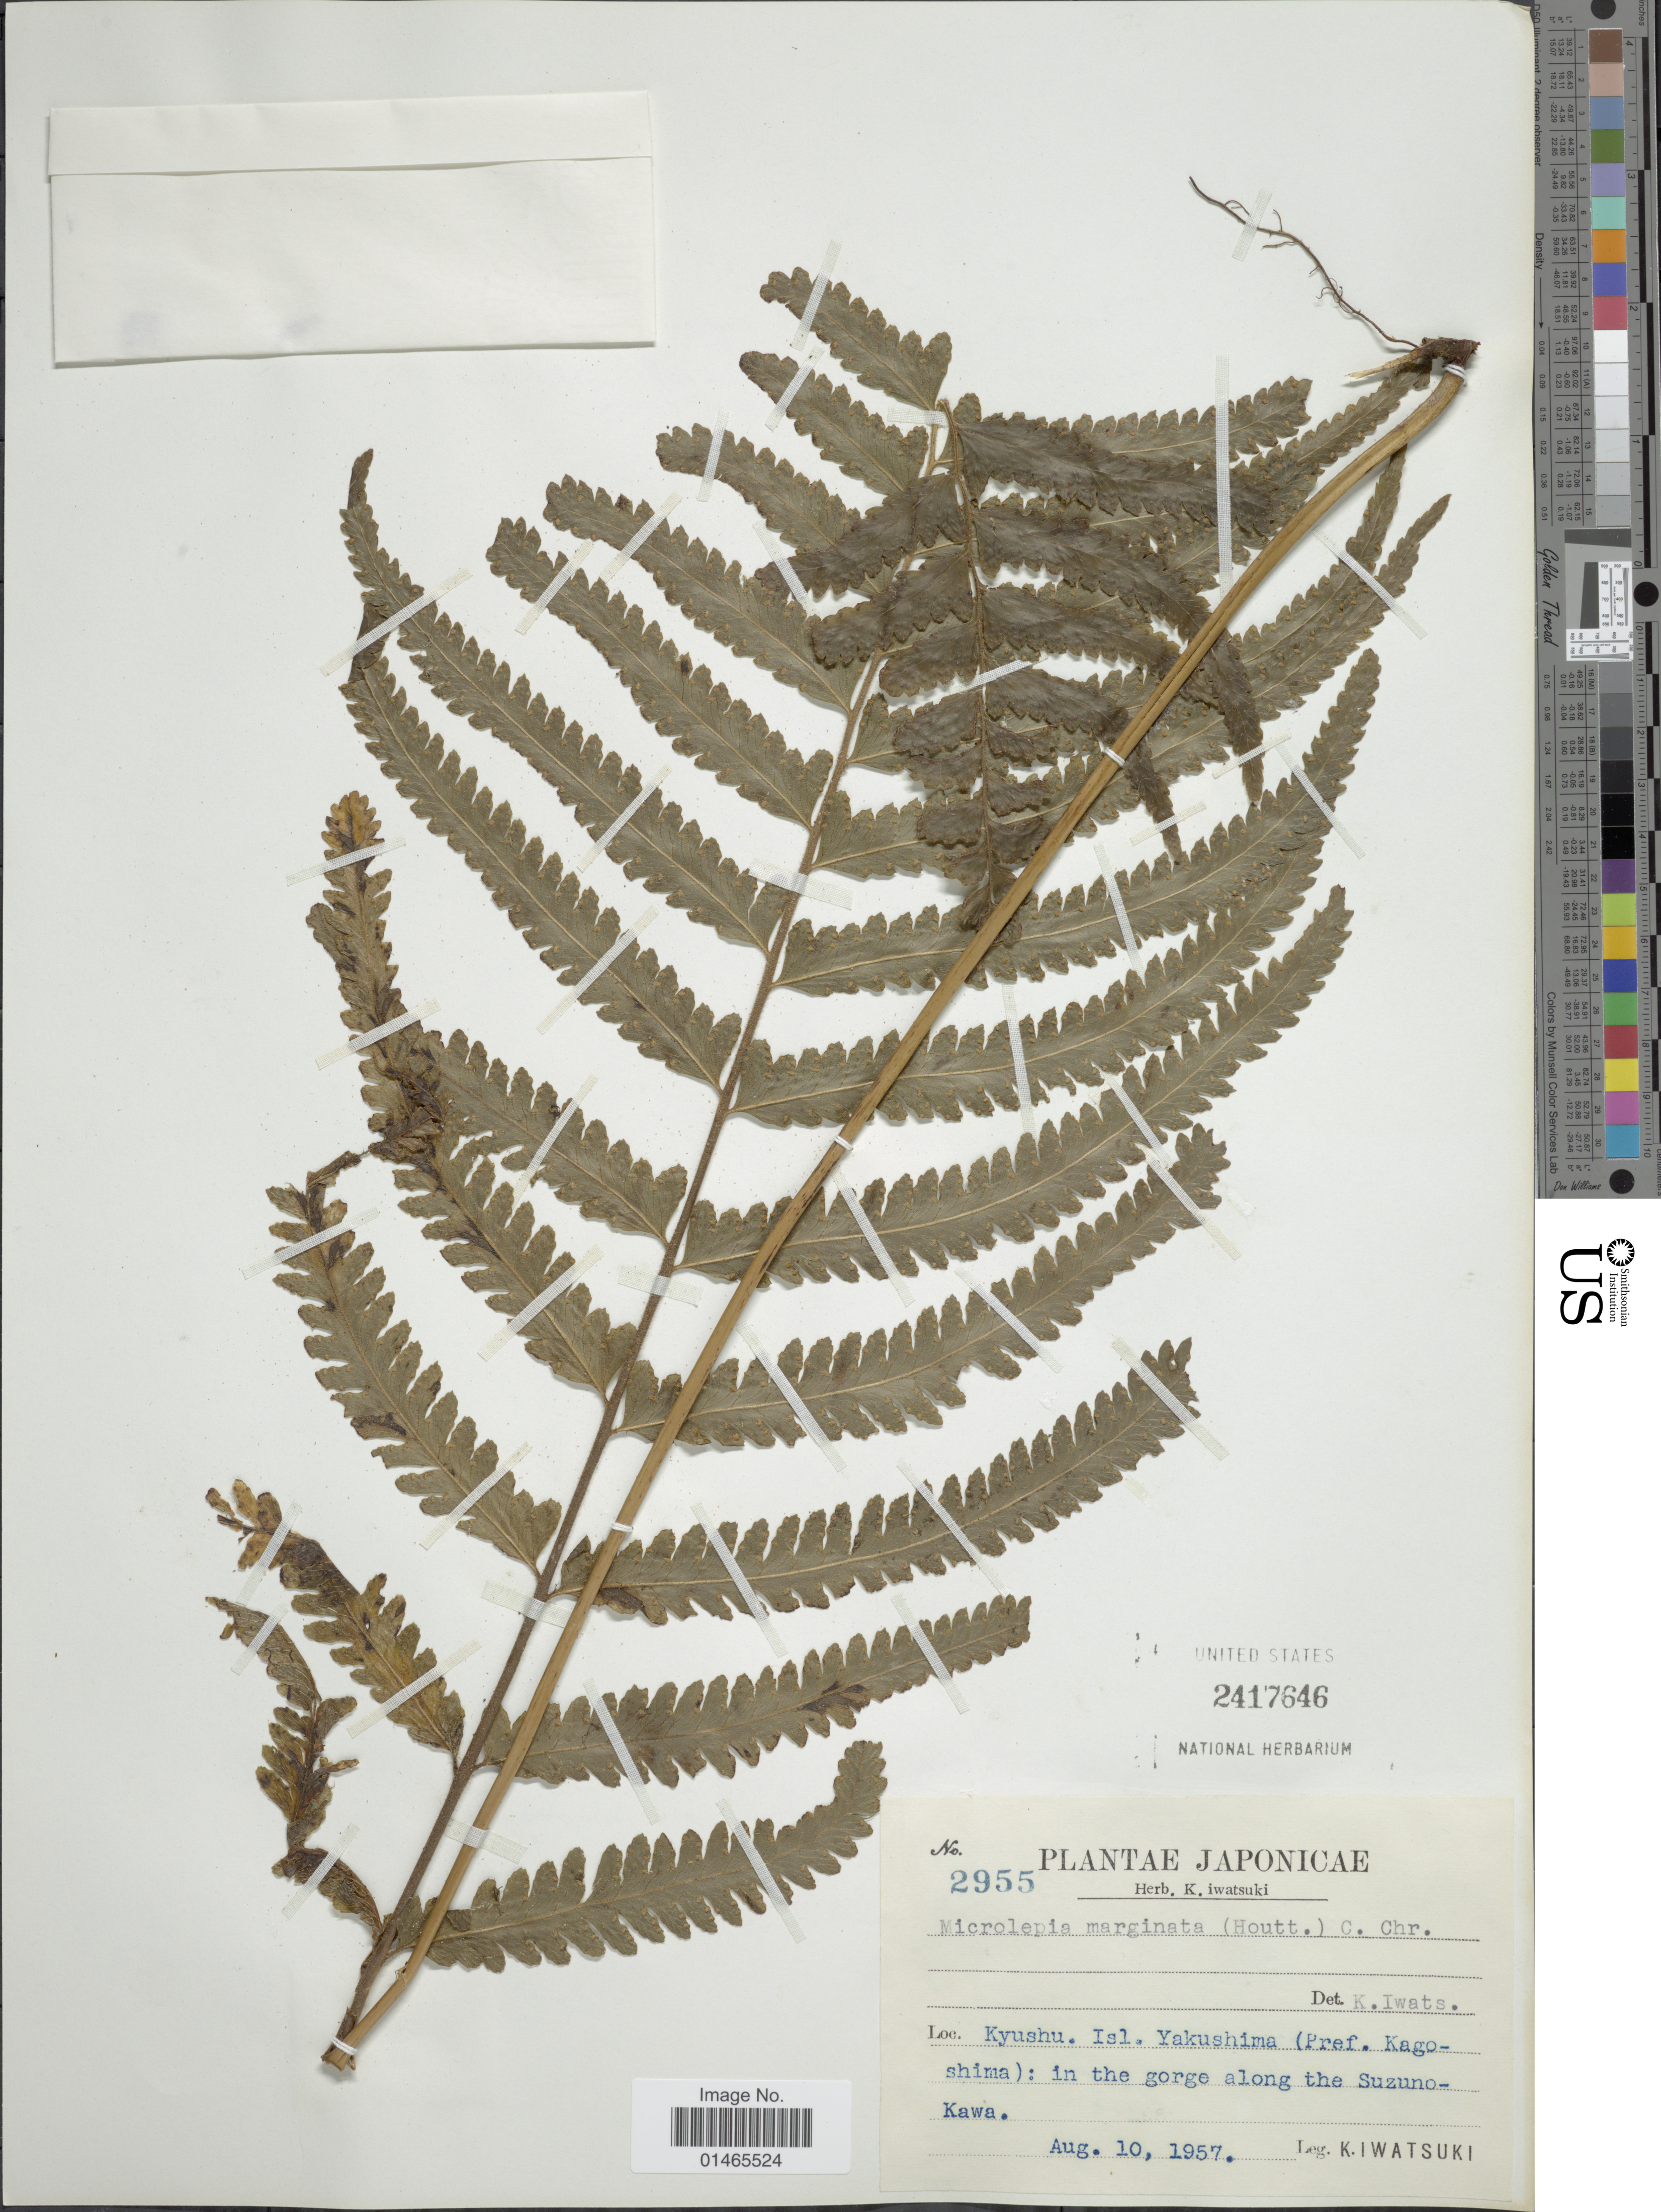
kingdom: Plantae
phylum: Tracheophyta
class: Polypodiopsida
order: Polypodiales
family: Dennstaedtiaceae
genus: Microlepia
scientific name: Microlepia marginata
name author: (Houtt.) C. Chr.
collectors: K. Iwatsuki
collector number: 2955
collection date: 1957-08-10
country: Japan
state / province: Kagosima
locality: Kyushu. Isl. Yakushima: in the gorge along the Suzuno-Kawa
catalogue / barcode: US 2417646